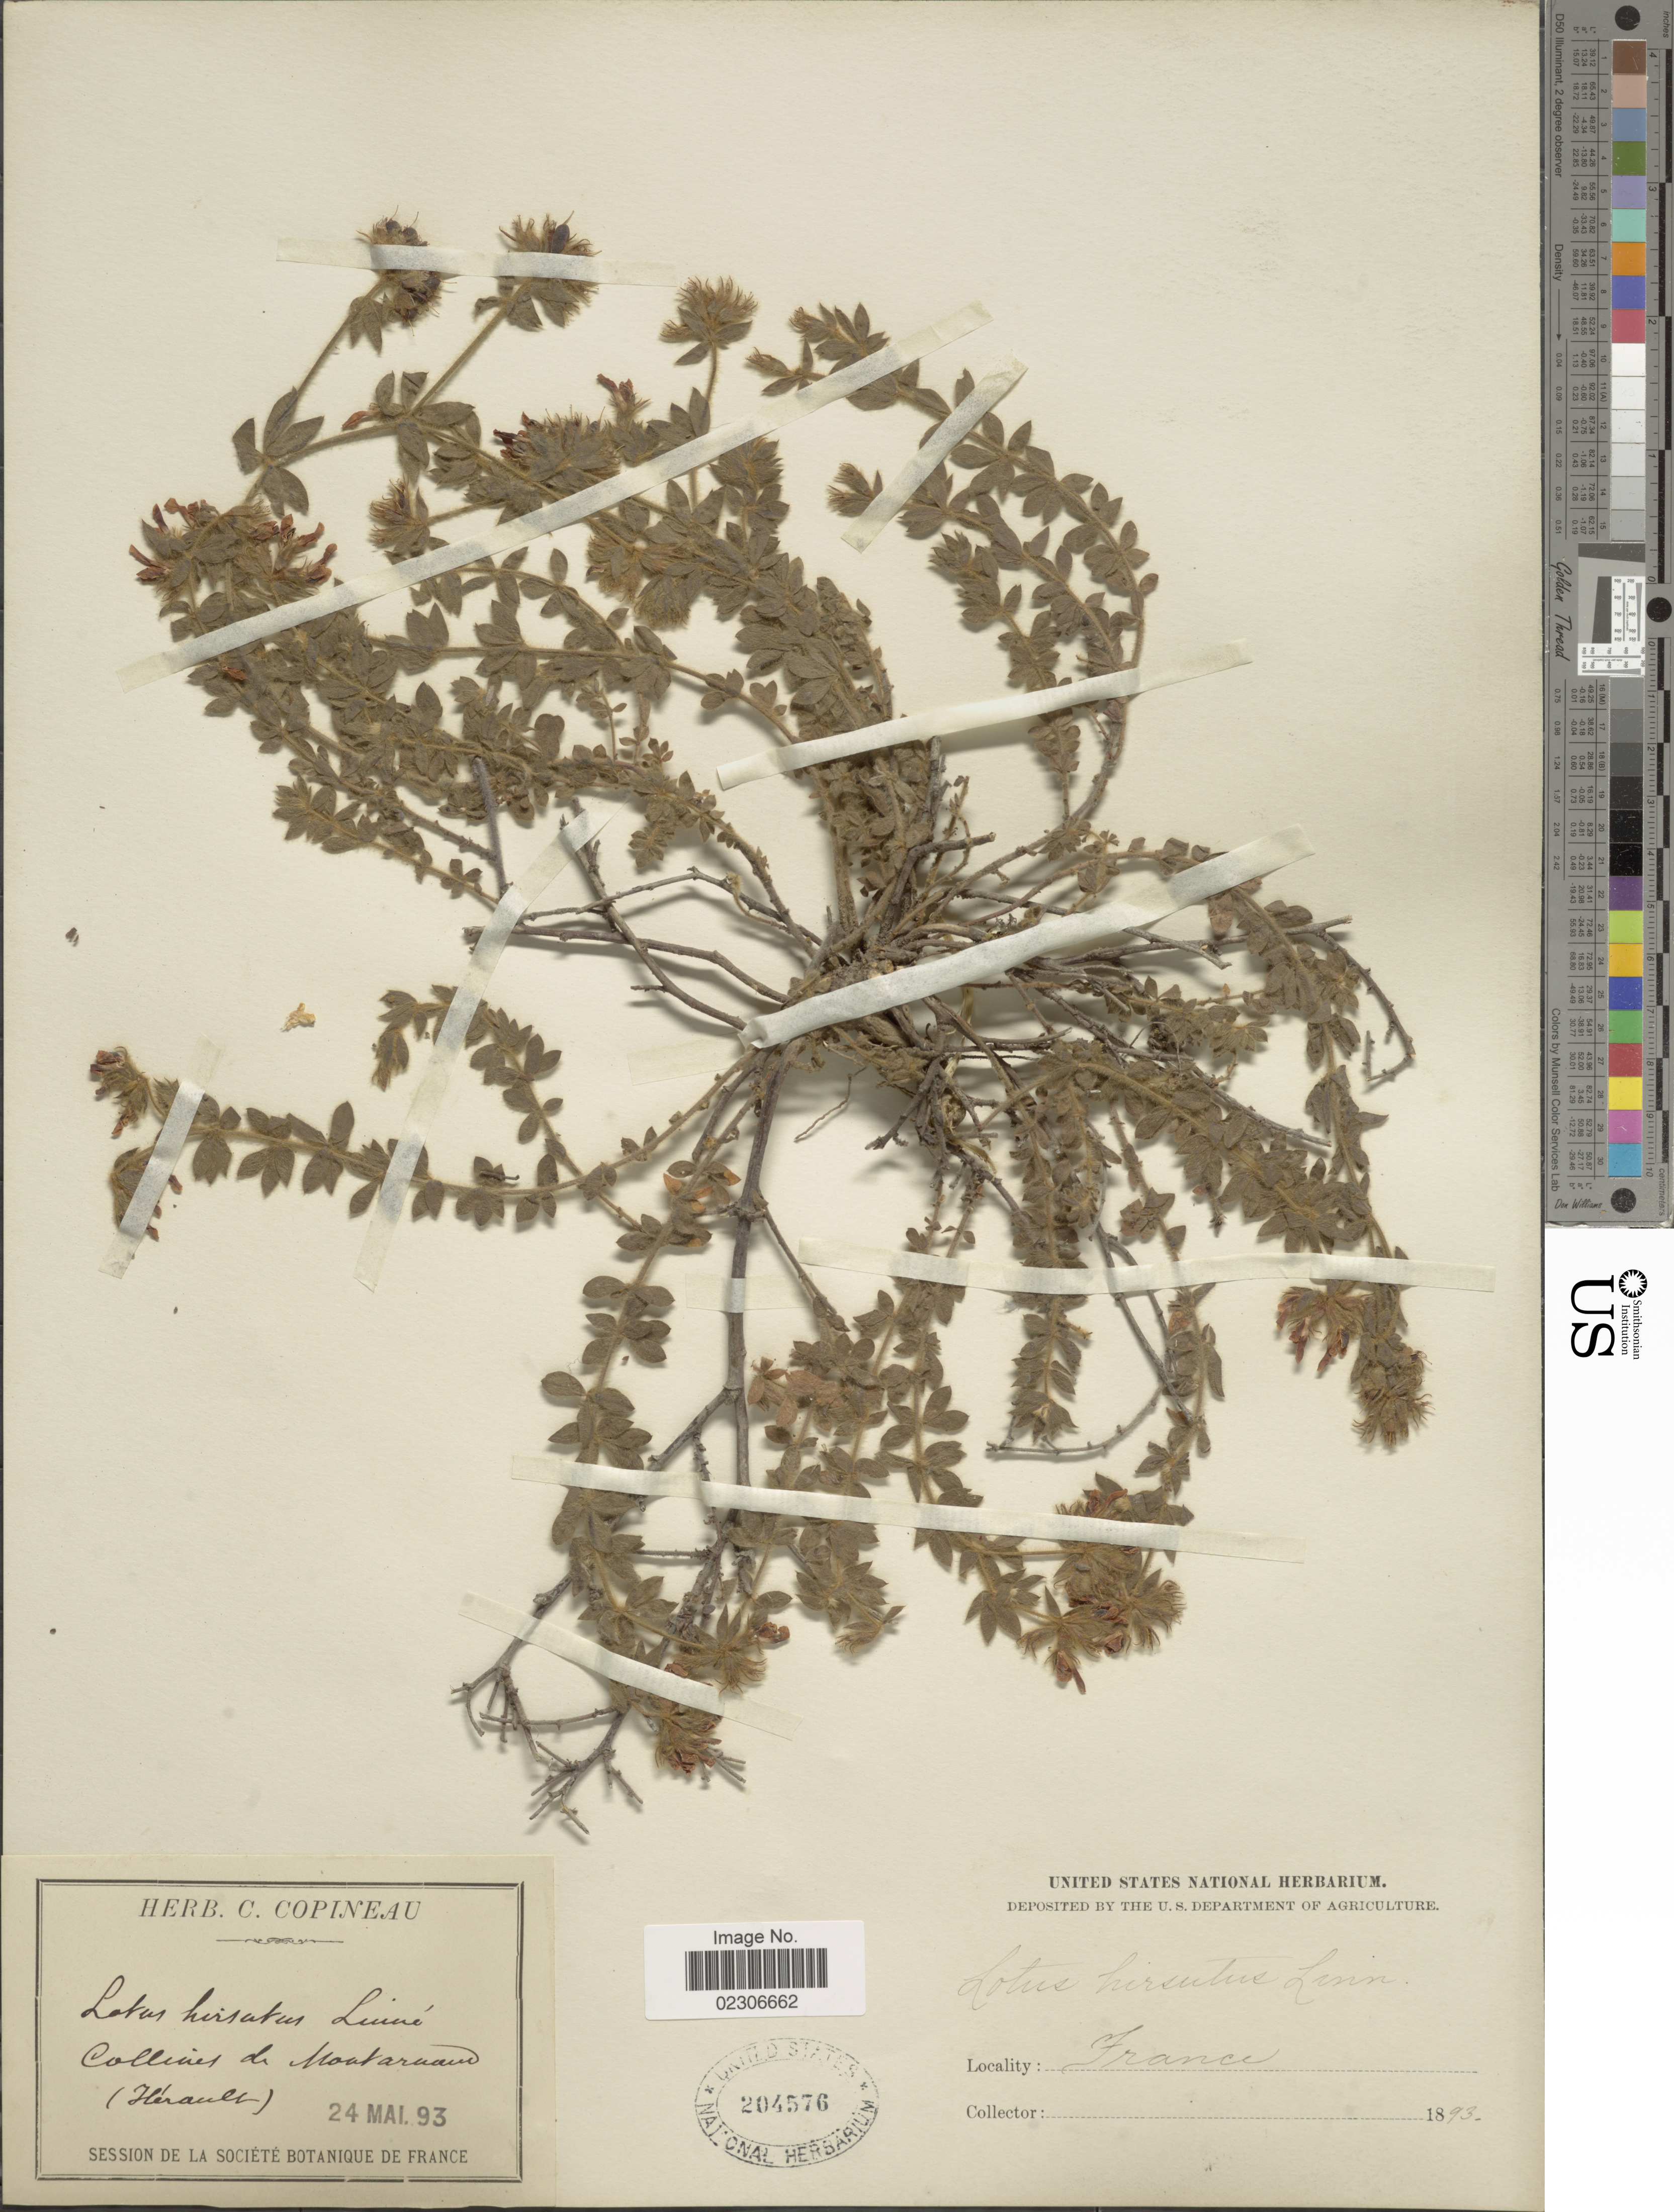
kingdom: Plantae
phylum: Tracheophyta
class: Magnoliopsida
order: Fabales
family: Fabaceae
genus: Lotus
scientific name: Lotus hirsutus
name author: L.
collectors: ex herb. C. Copineau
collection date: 1893-05-24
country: France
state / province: Occitanie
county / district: Hérault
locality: Collines de Montarnaud (Hérault) [Hills of Montarnaud (Hérault)]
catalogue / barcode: US 204576